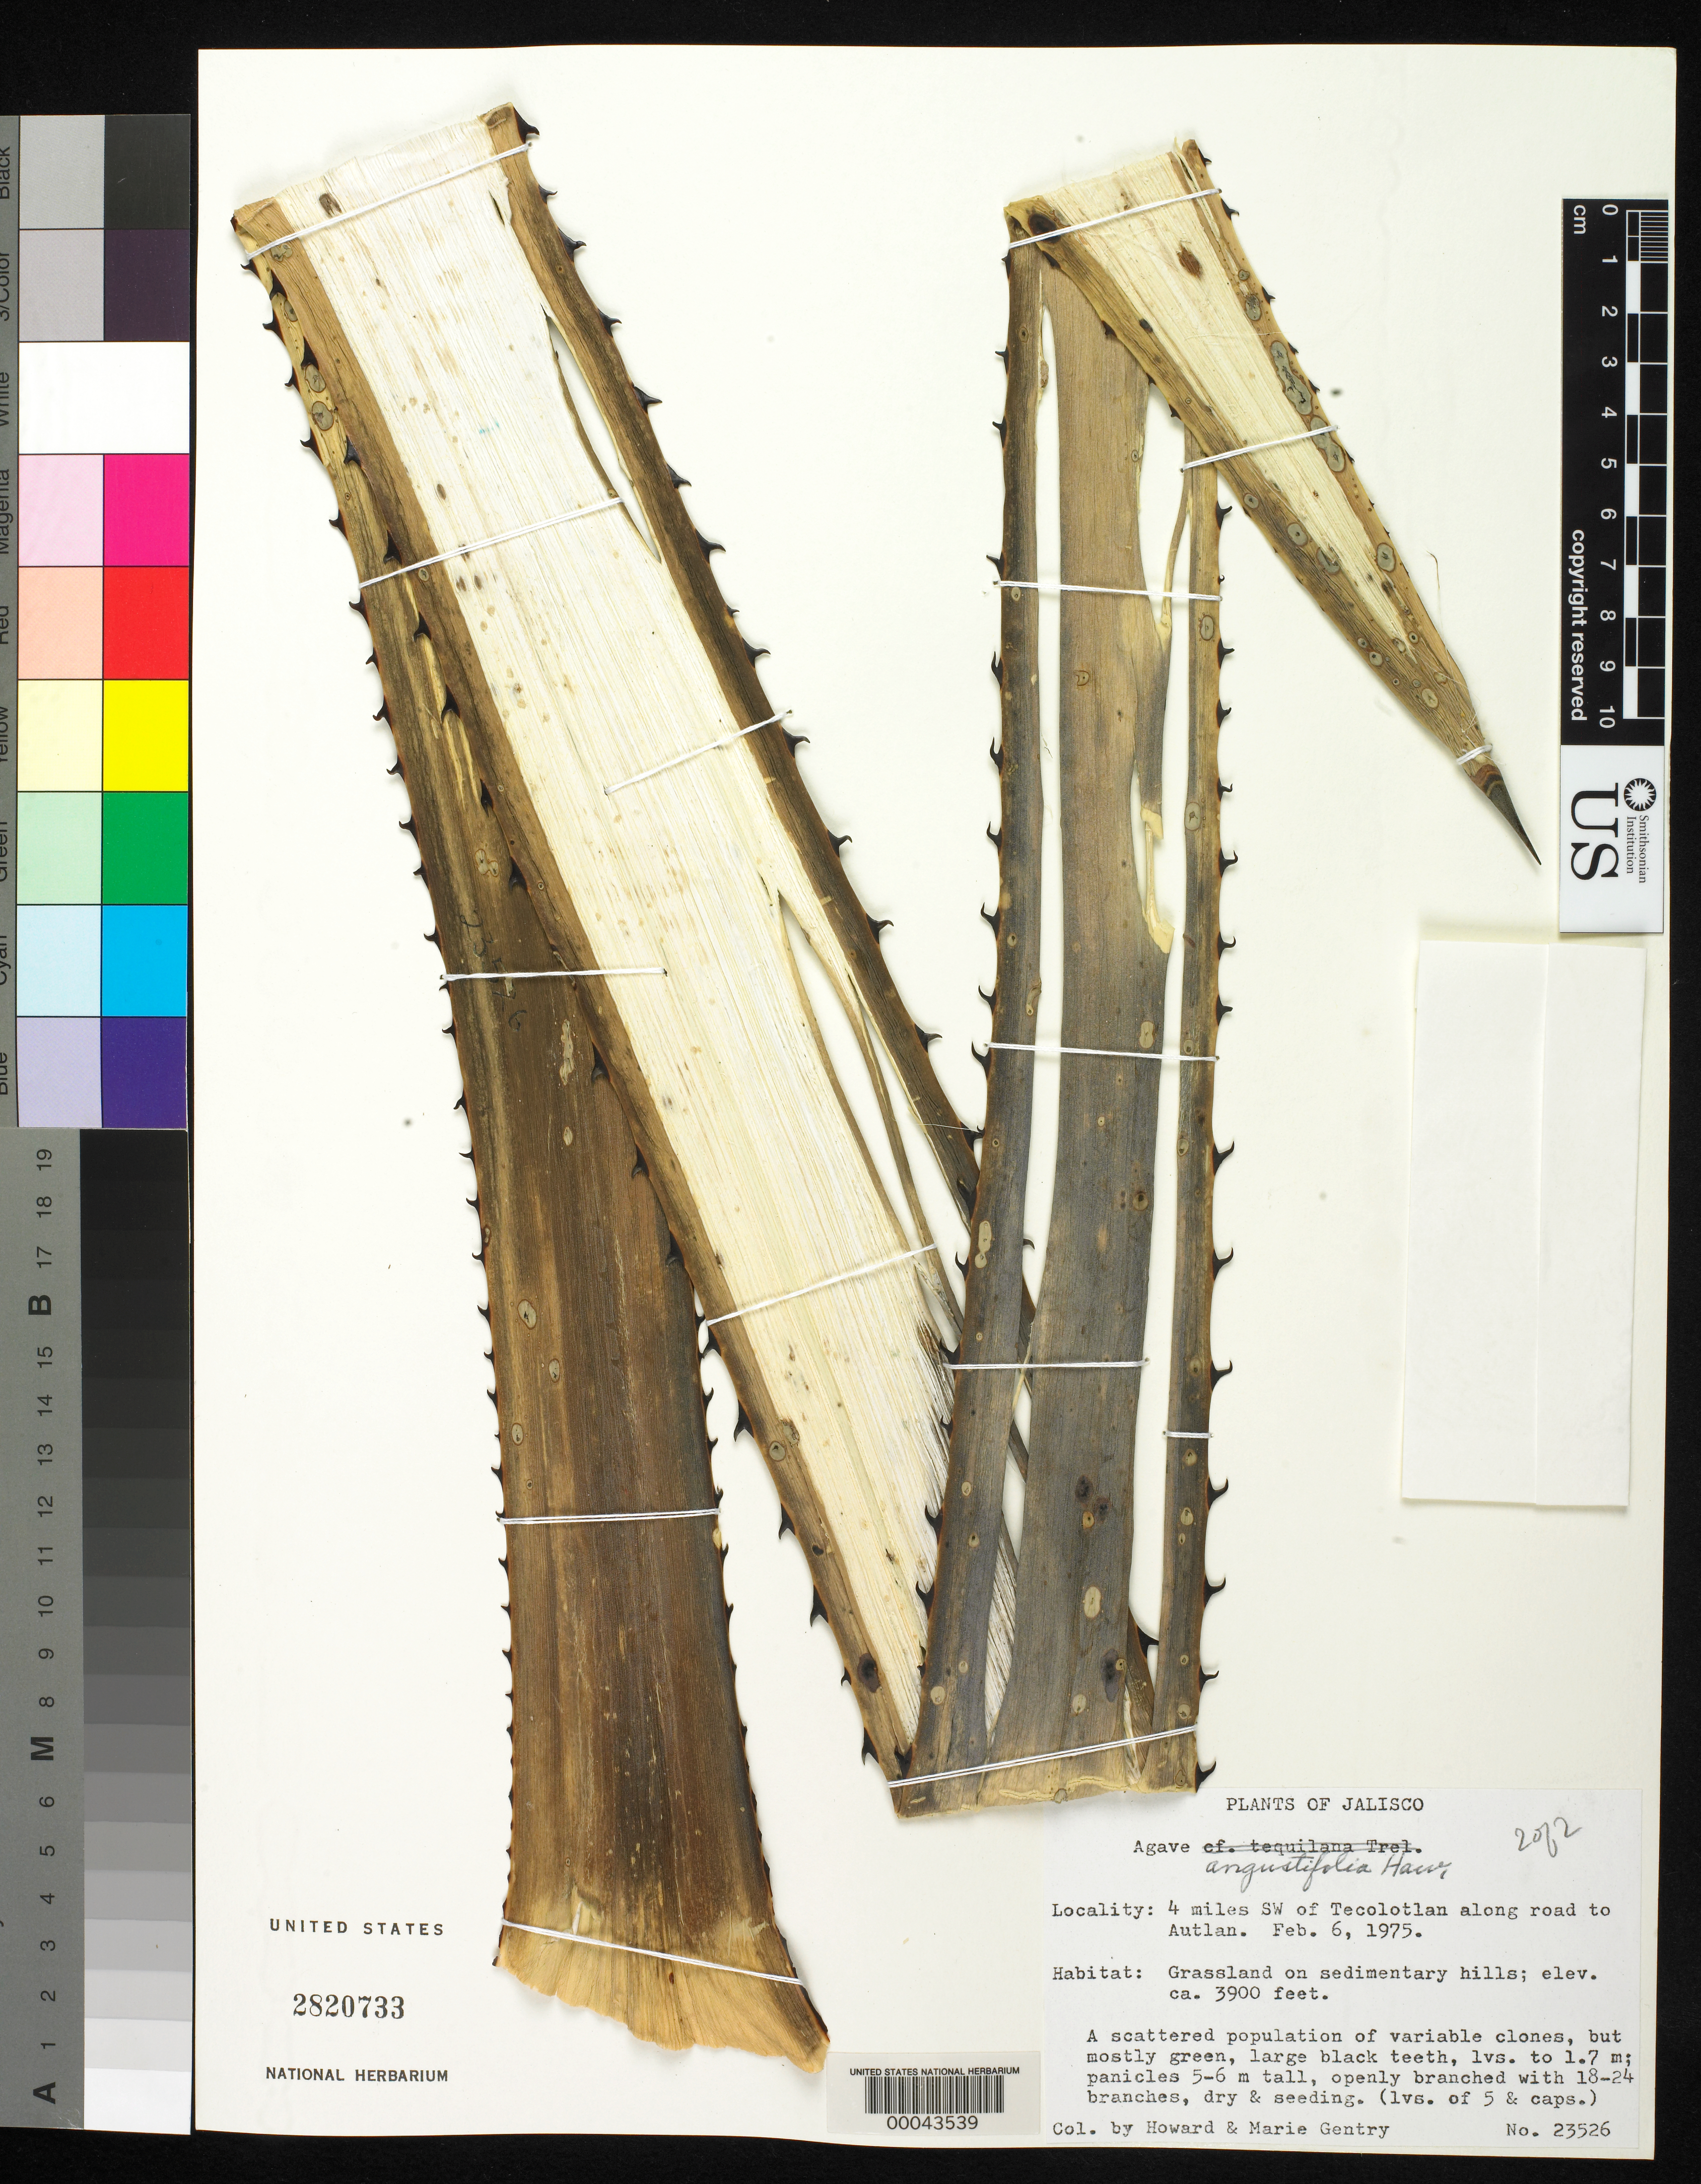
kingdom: Plantae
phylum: Tracheophyta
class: Liliopsida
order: Asparagales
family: Asparagaceae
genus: Agave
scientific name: Agave angustifolia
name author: Haw.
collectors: H. S. Gentry & M. Gentry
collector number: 23526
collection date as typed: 06 Feb 1975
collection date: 1975-02-06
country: Mexico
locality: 4 mi SW of Tecolotlan along road to Autlan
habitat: Grassland on sedimentary hills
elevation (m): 1189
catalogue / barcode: US 2820733